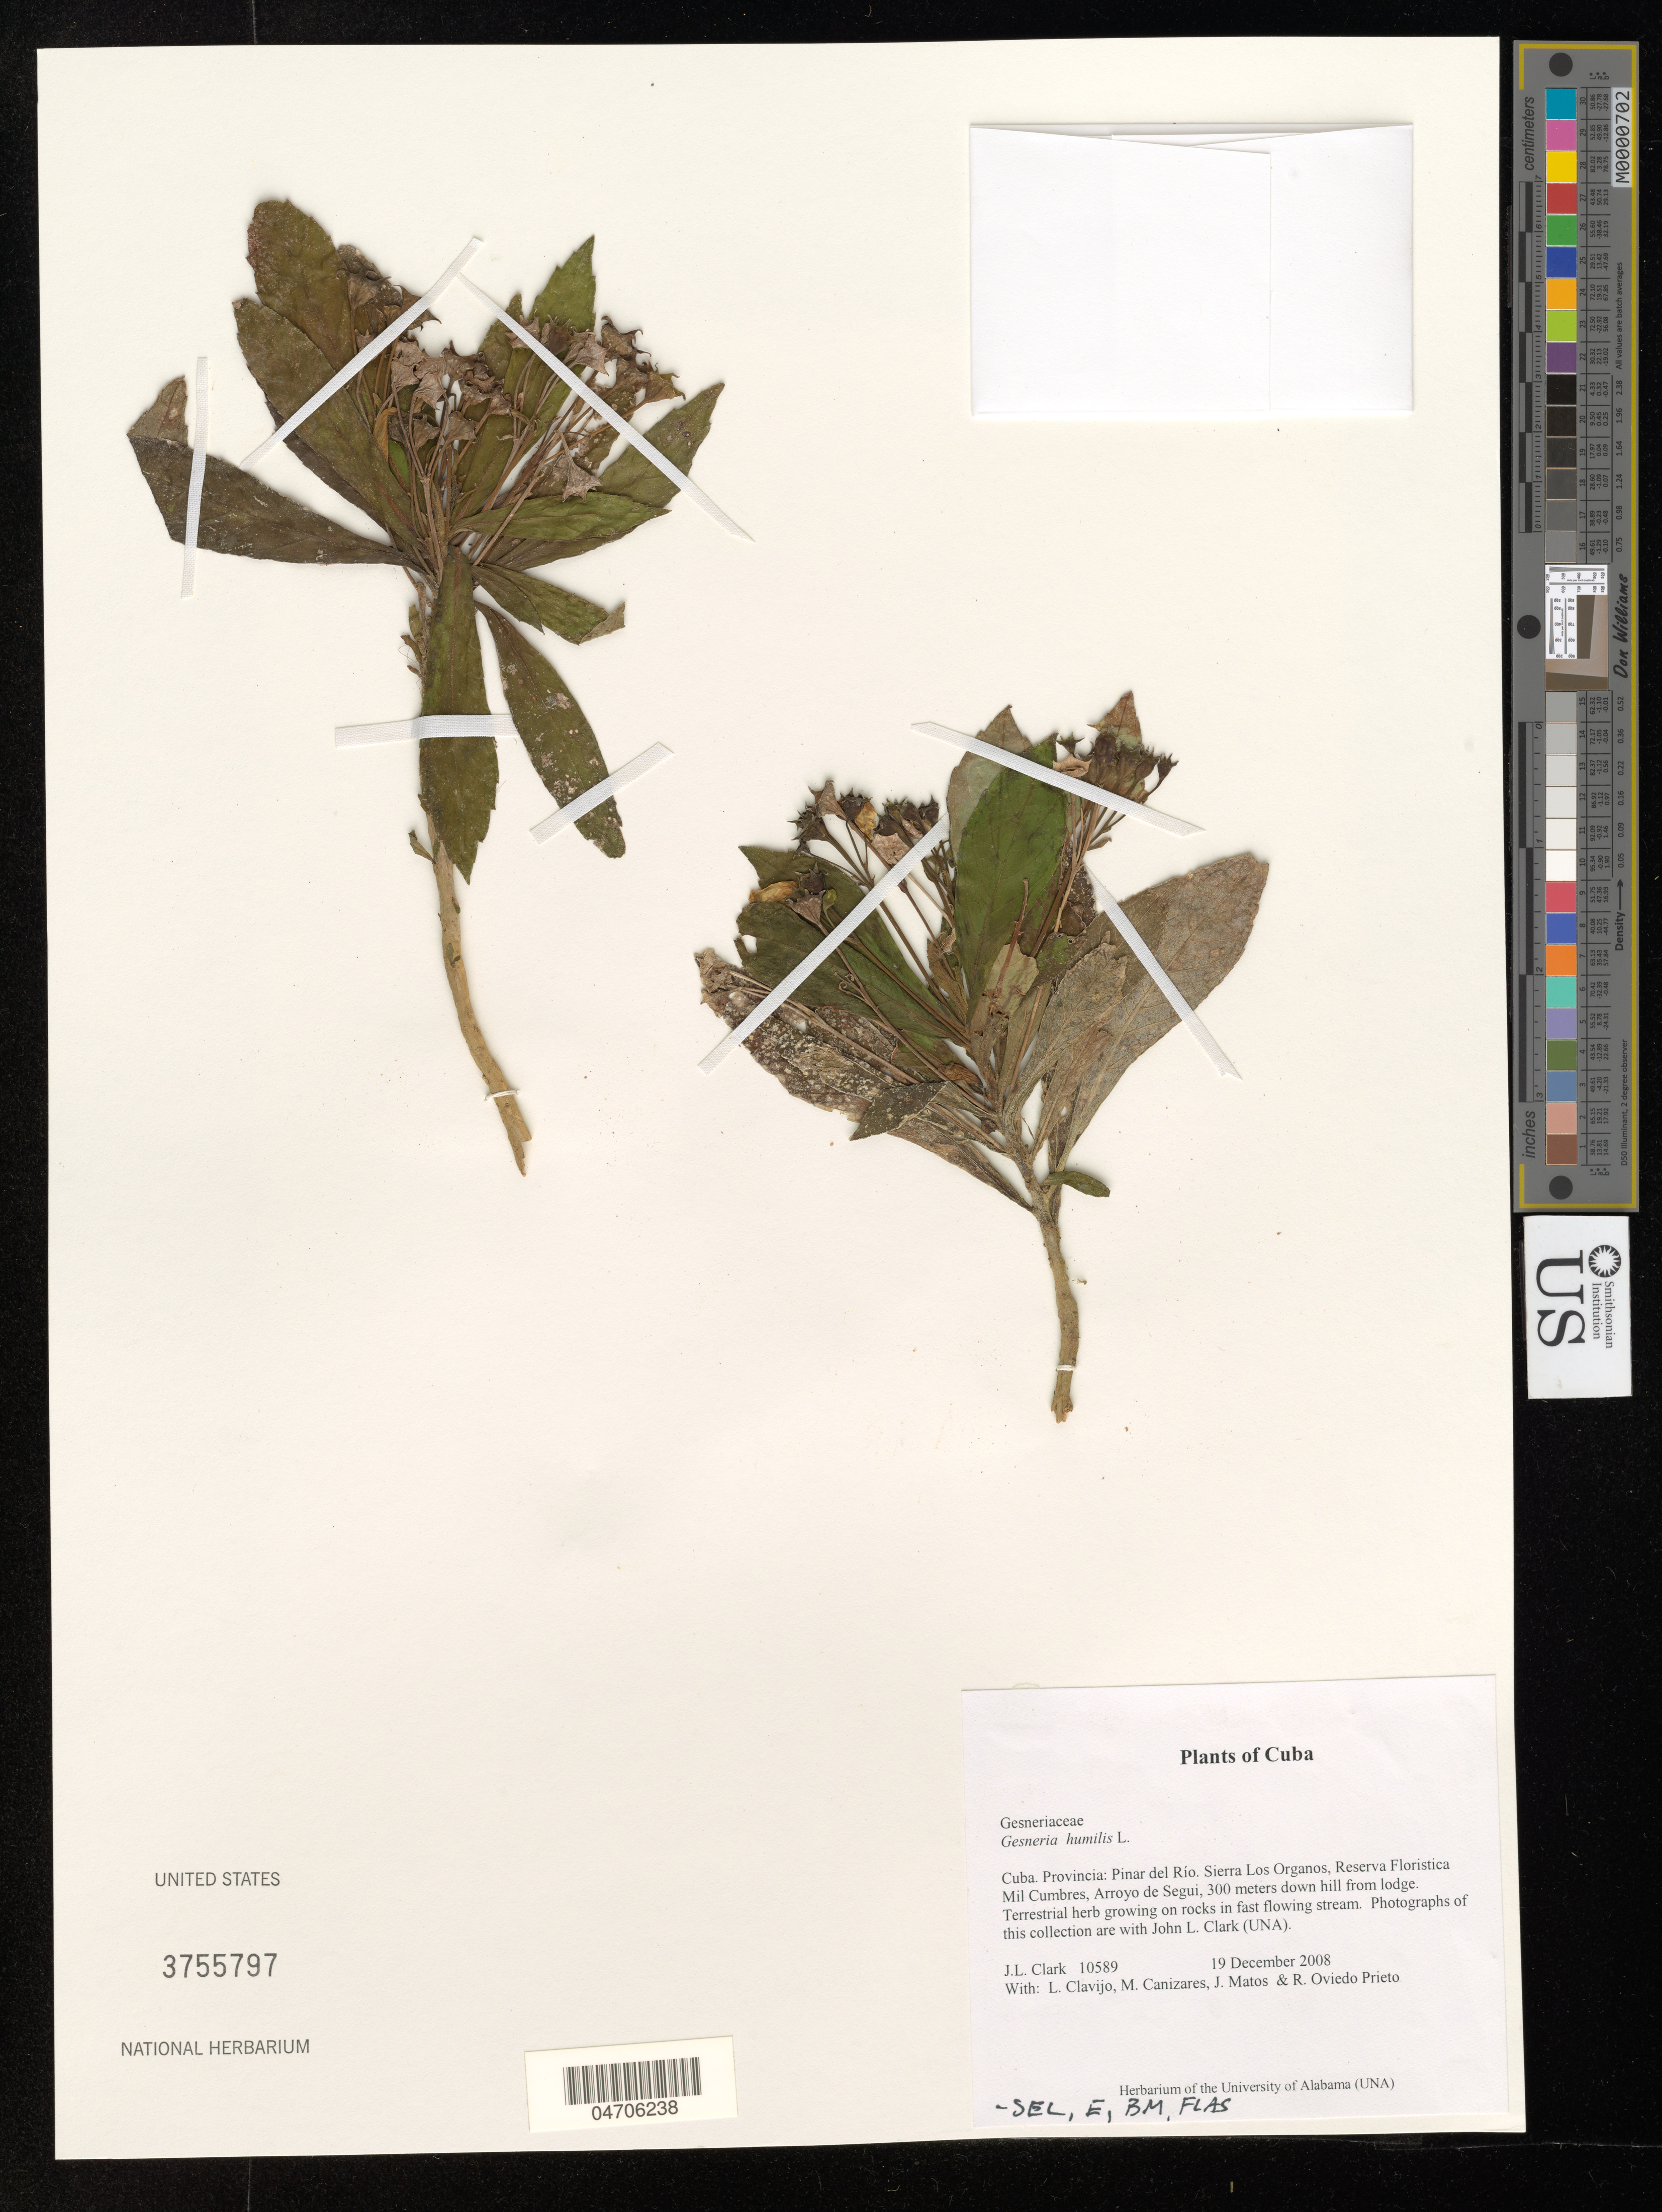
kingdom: Plantae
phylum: Tracheophyta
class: Magnoliopsida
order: Lamiales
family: Gesneriaceae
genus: Gesneria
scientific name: Gesneria humilis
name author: L.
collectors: J. L. Clark, L. Clavijo, M. Canizares, J. Matos & R. Oviedo Prieto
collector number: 10589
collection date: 2008-12-19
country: Cuba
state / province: Pinar del Río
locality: Sierra Los Organos, Reserva Floristica Mil Cumbres, Arroyo de Segui, 300 meters down hill from lodge.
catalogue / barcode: US 3755797